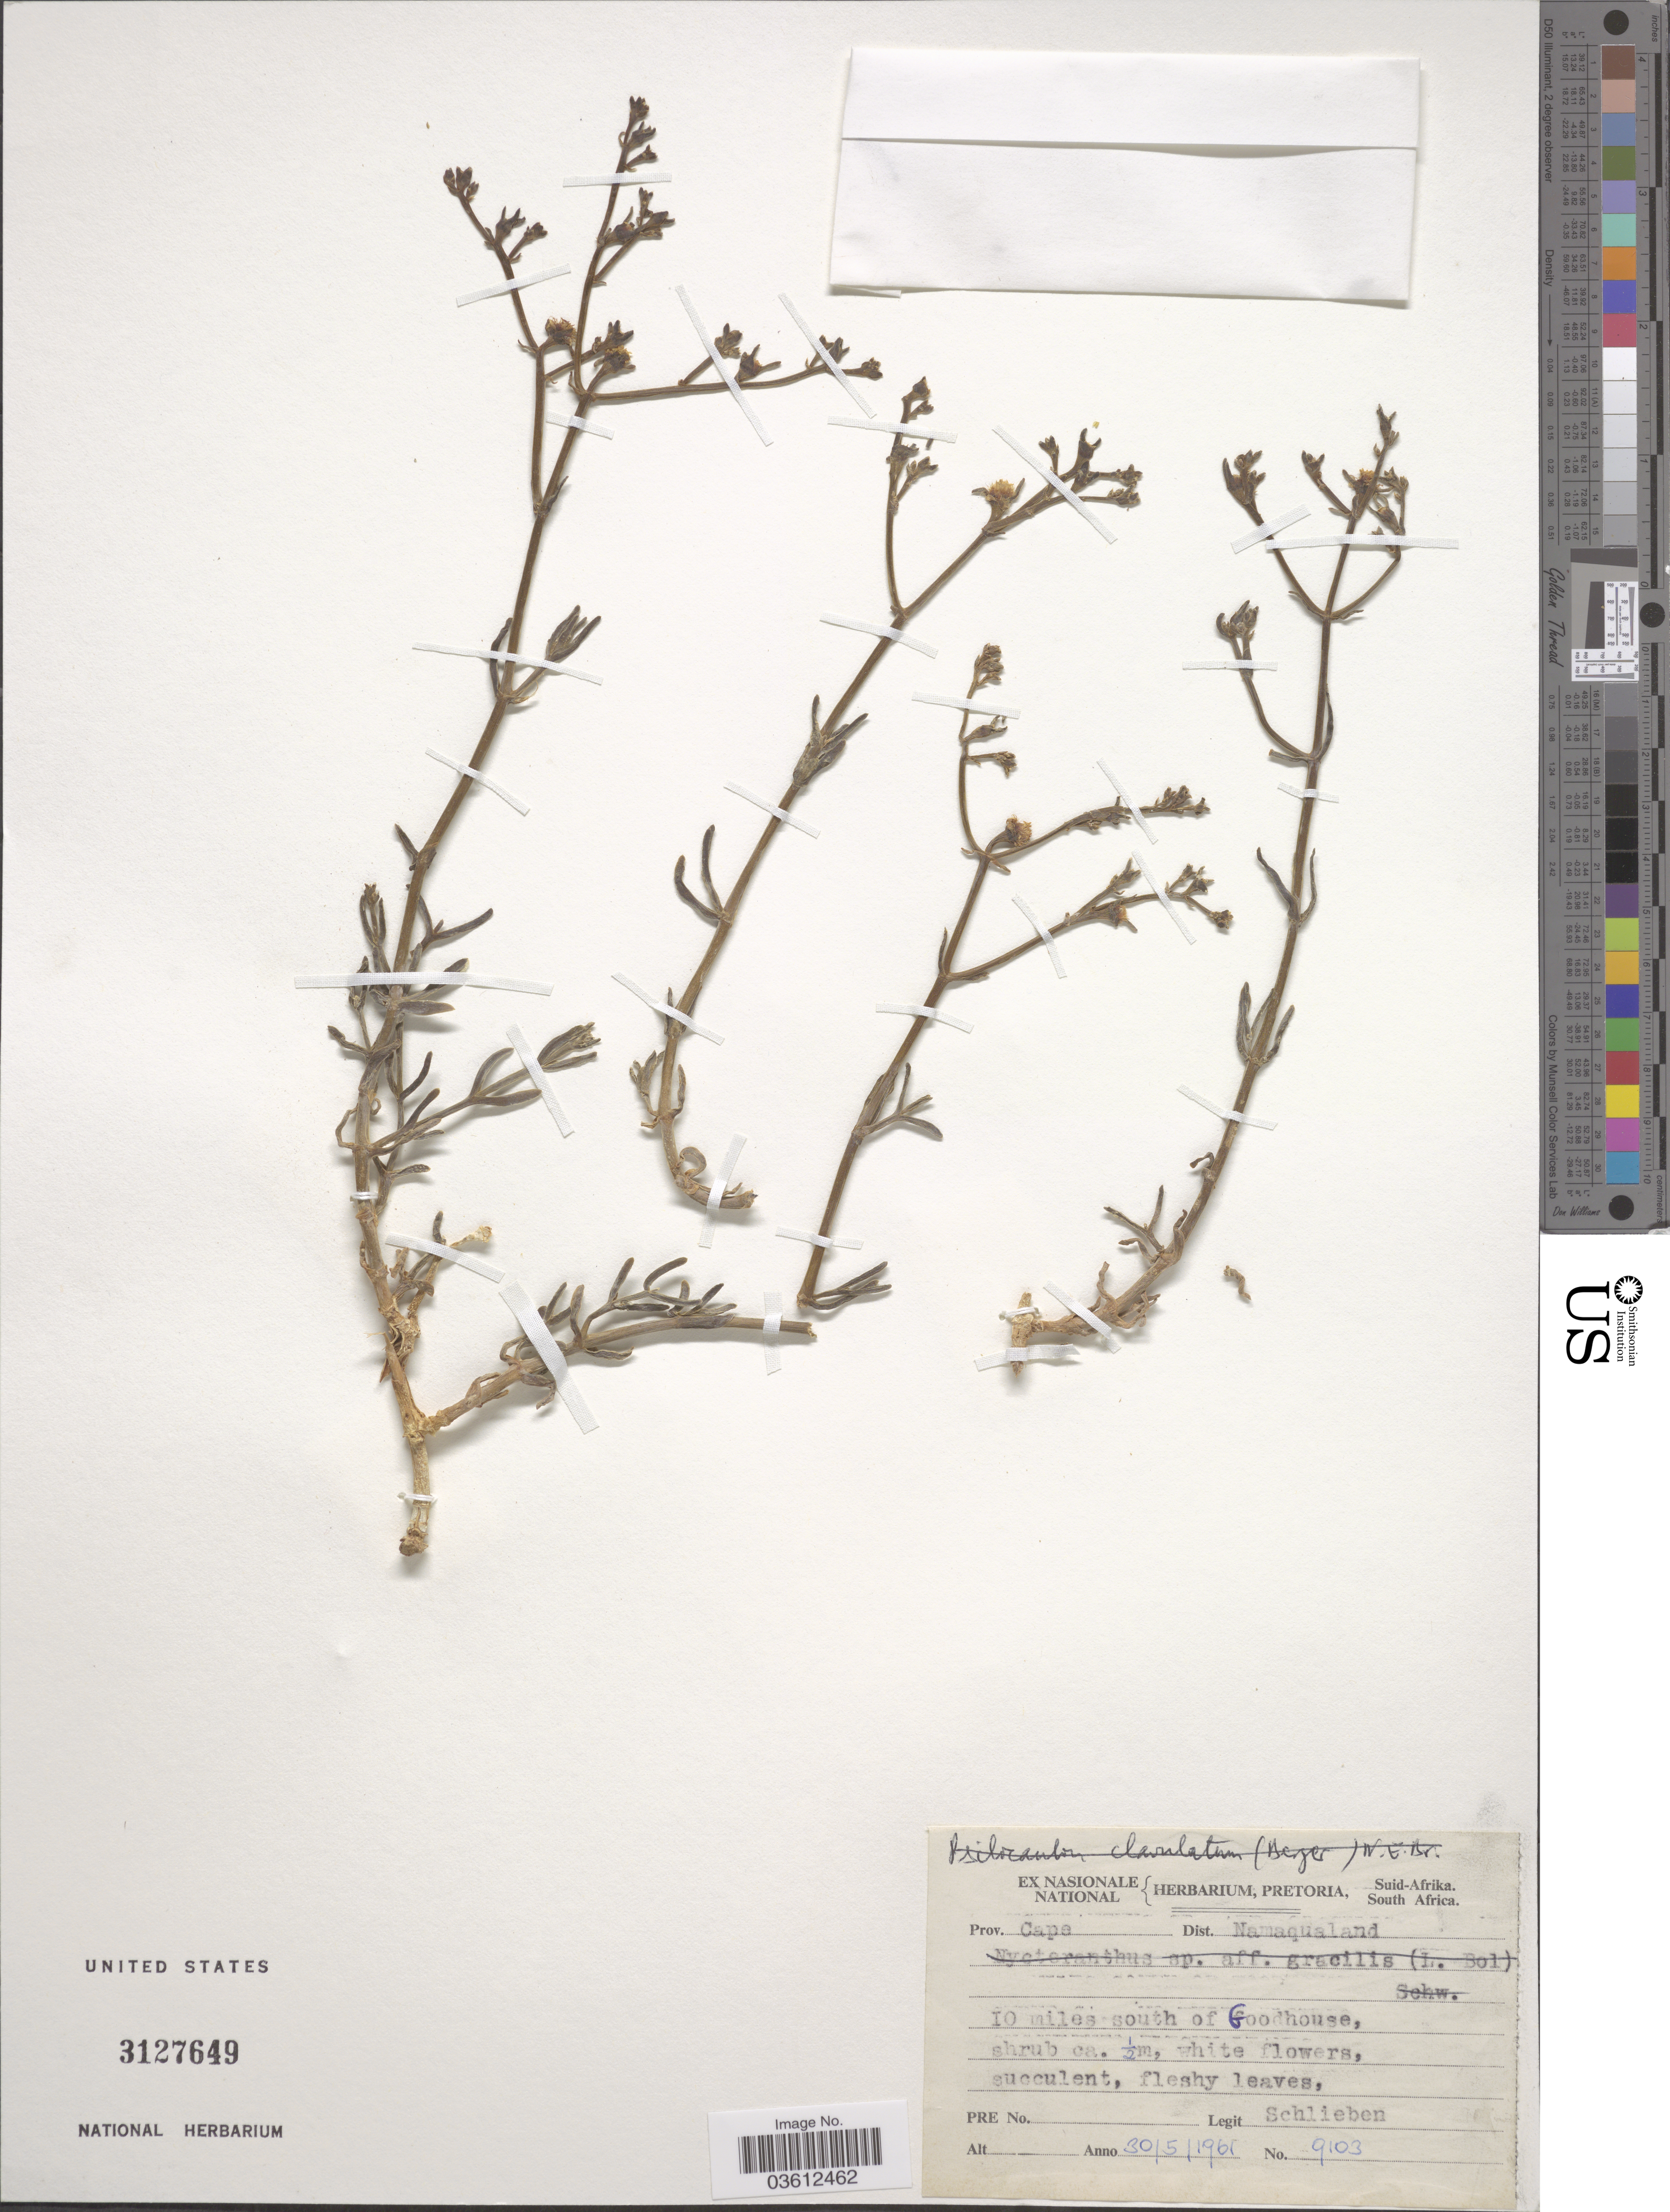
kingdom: Plantae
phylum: Tracheophyta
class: Magnoliopsida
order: Caryophyllales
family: Aizoaceae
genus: Mesembryanthemum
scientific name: Mesembryanthemum subnodosum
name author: A. Berger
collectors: Schlieben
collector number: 9103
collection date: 1961-05-30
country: South Africa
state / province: Northern Cape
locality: Dist. Namaqualand. 10 miles south of Goodhouse.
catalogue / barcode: US 3127649